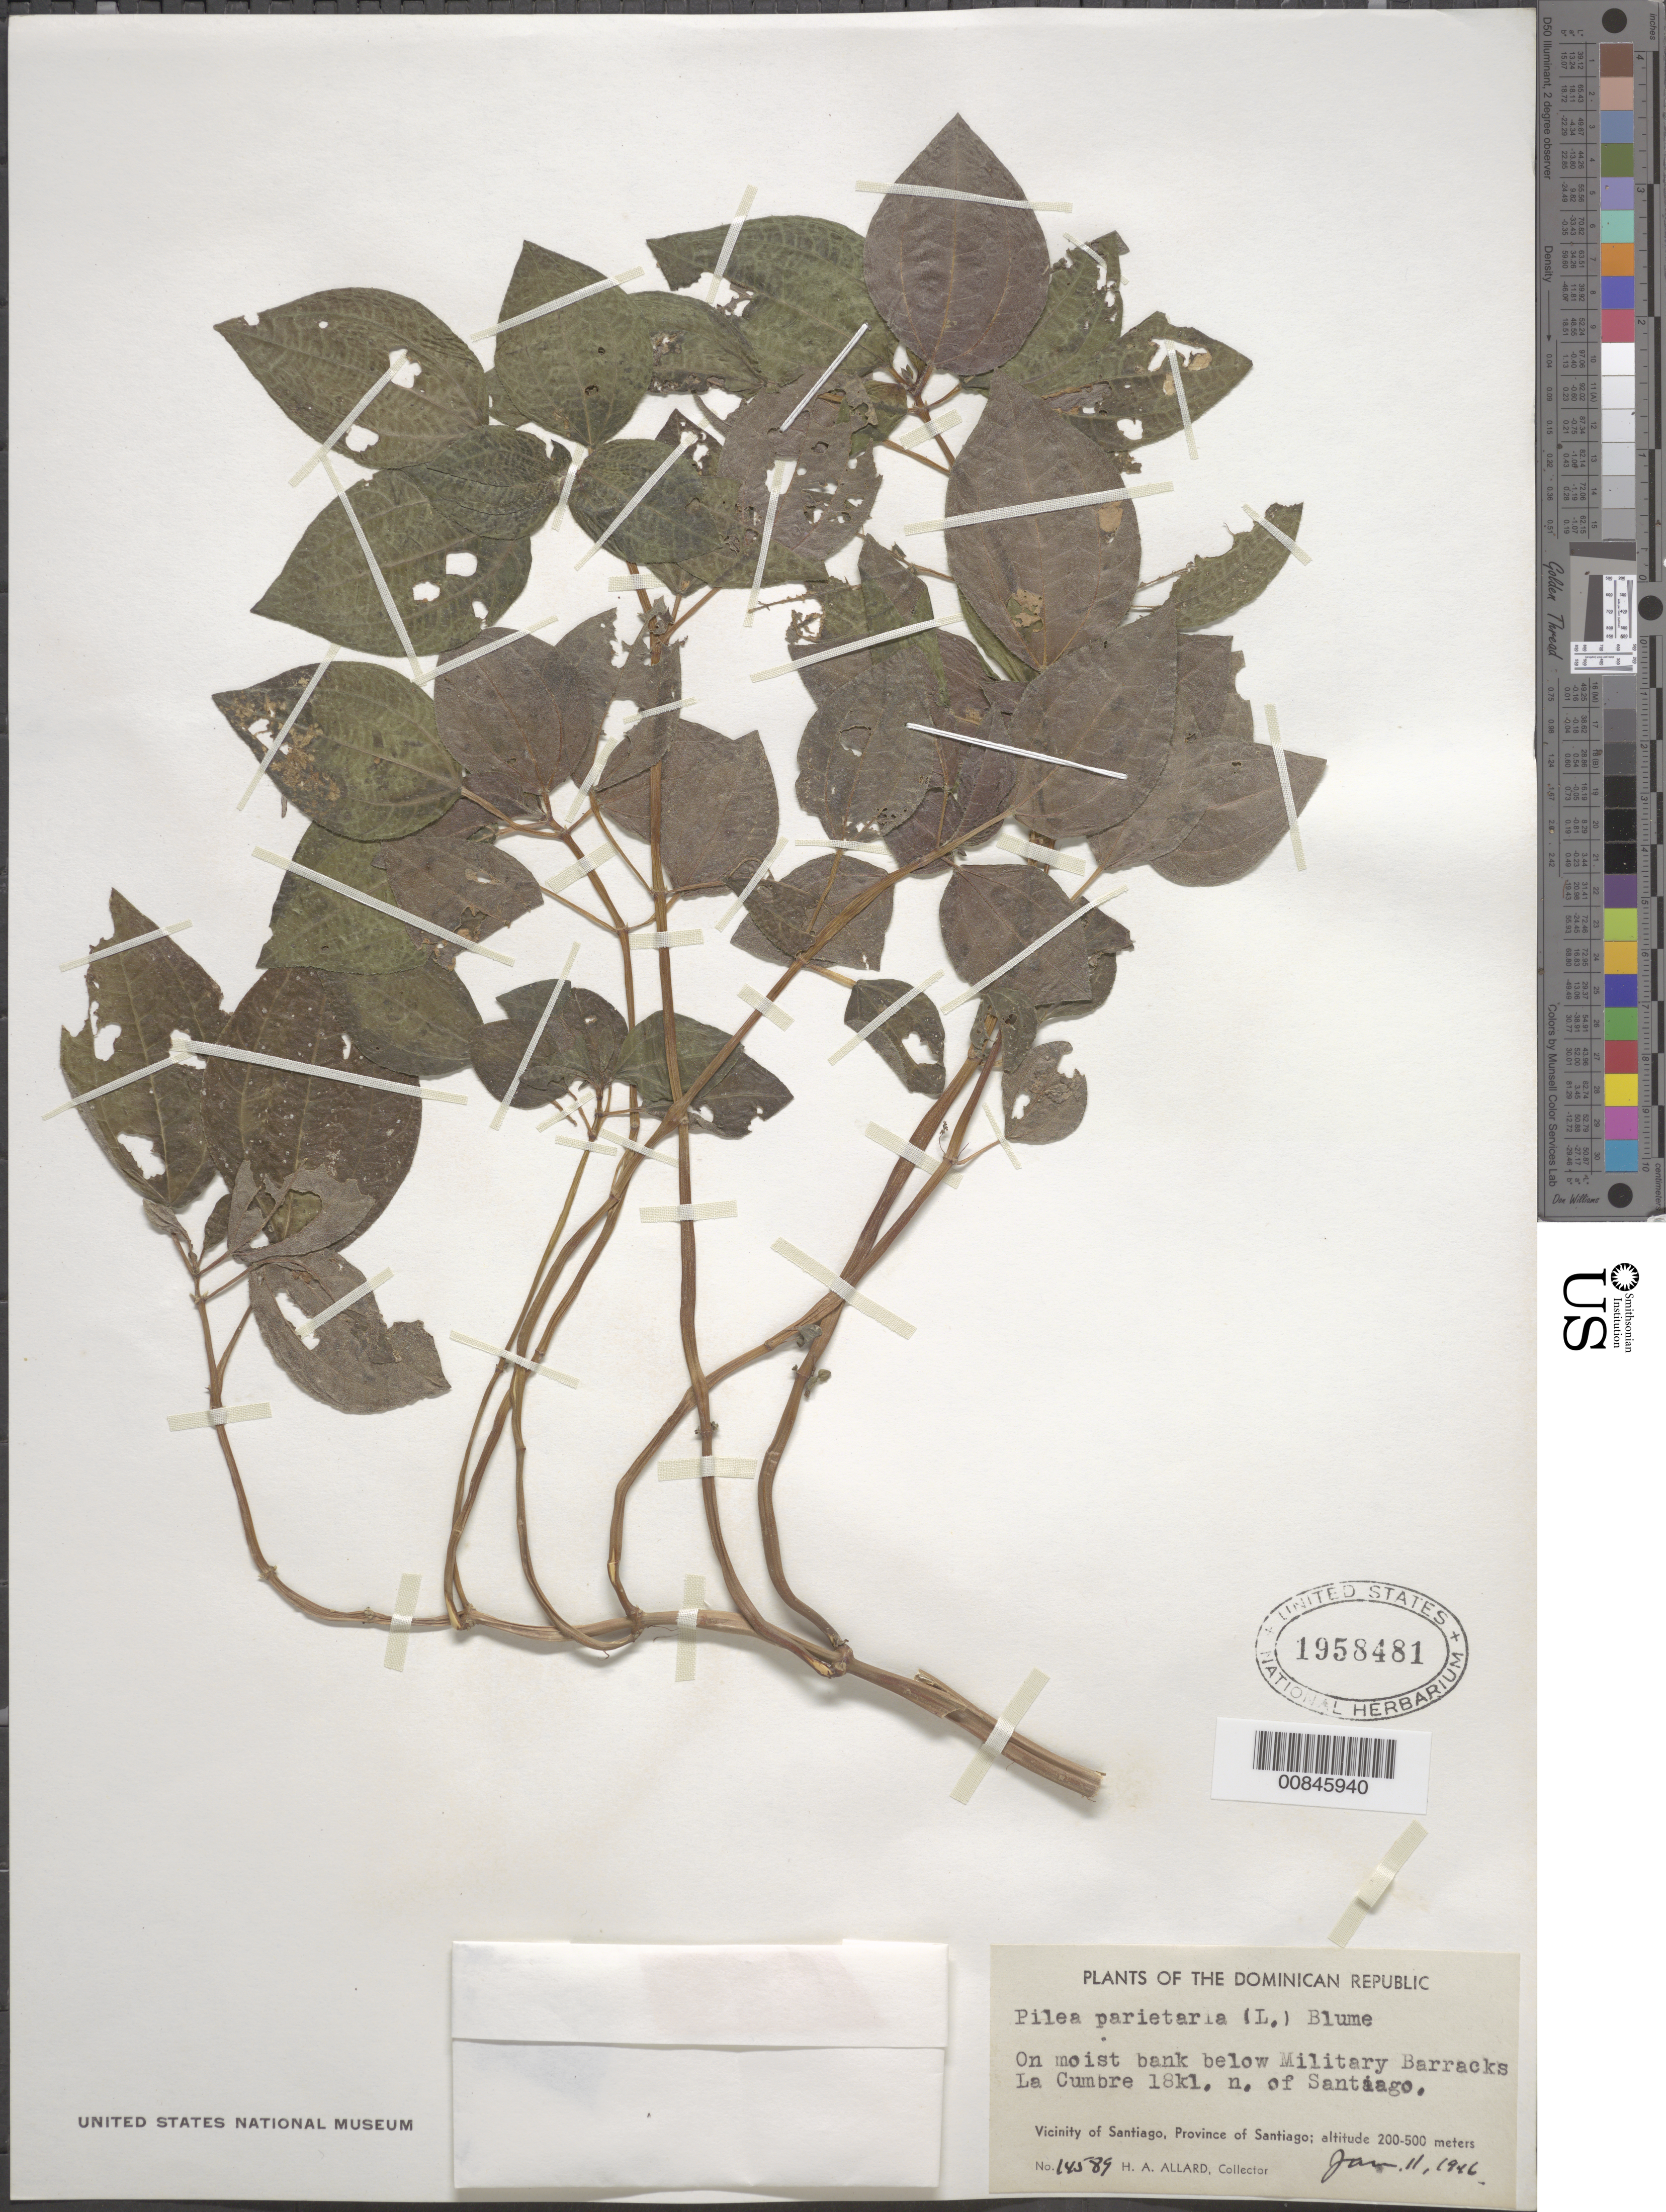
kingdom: Plantae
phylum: Tracheophyta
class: Magnoliopsida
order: Rosales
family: Urticaceae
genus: Pilea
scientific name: Pilea parietaria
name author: (L.) Blume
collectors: H. A. Allard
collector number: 14589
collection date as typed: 11 Jan 1946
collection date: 1946-01-11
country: Dominican Republic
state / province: Santiago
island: Hispaniola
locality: Bank below Military Barracks La Cumbre, 18 km. N of Santiago.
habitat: On moist bank.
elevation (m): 200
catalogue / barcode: US 1958481